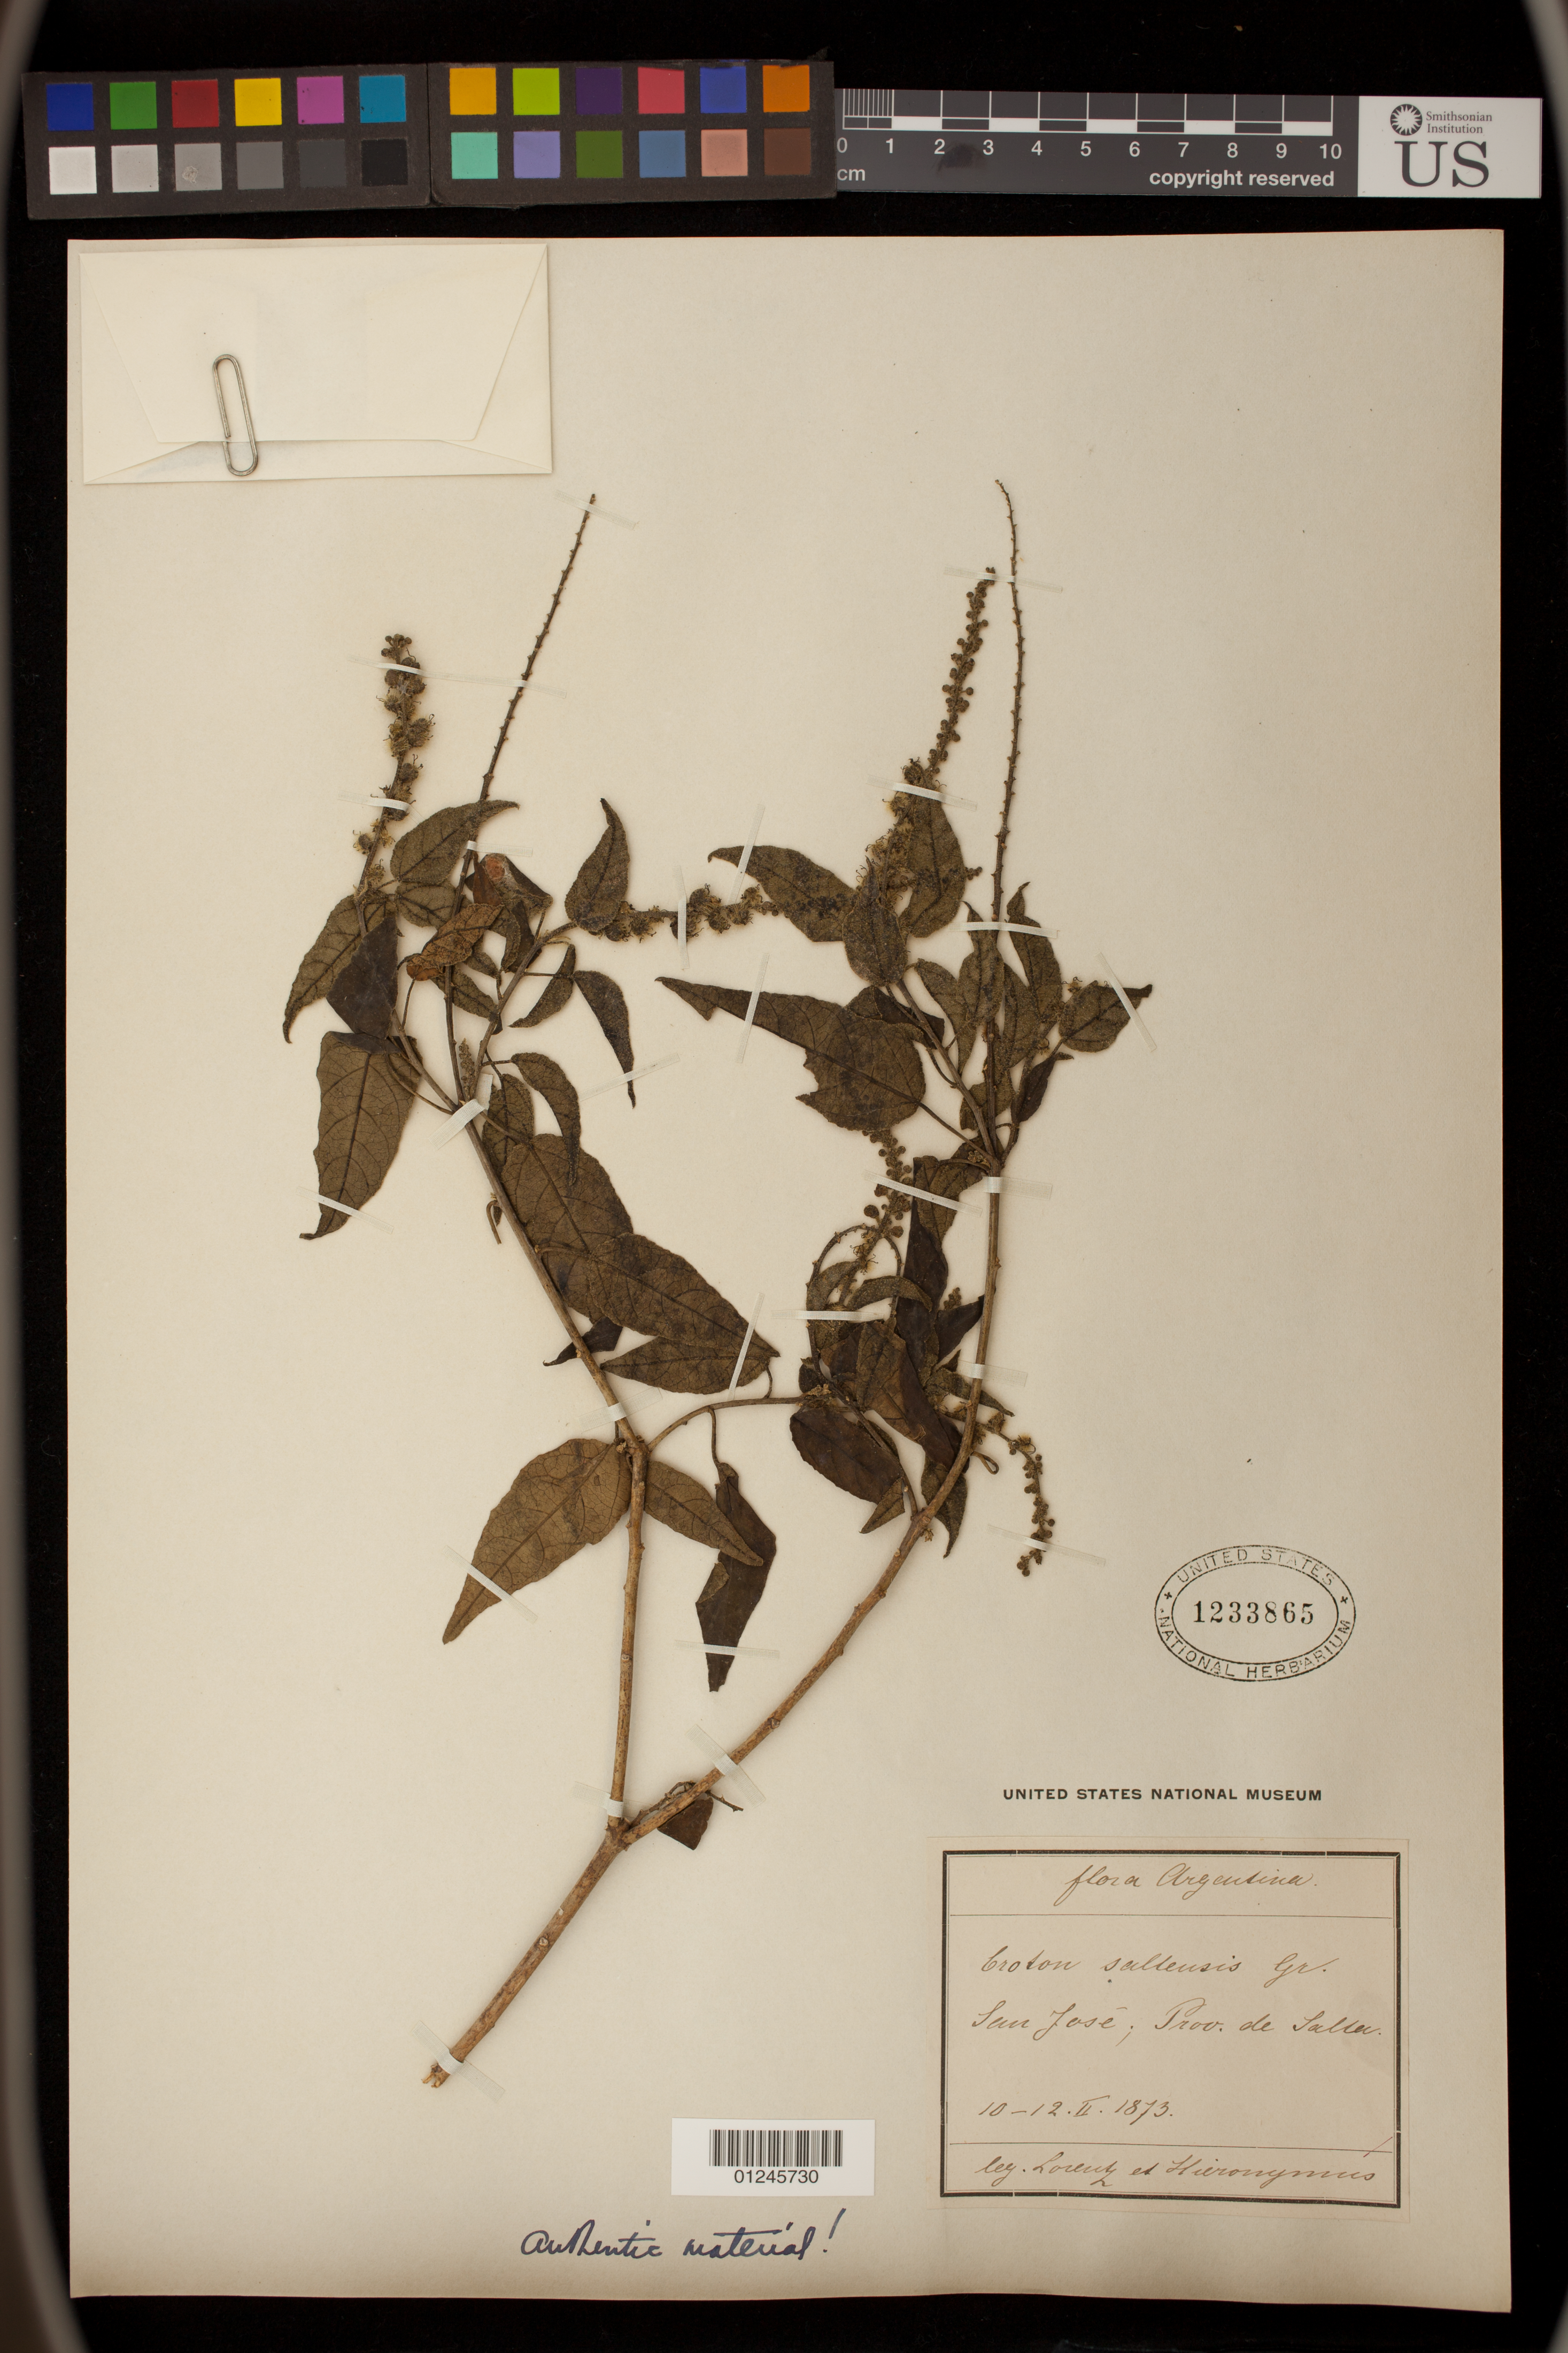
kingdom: Plantae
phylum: Tracheophyta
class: Magnoliopsida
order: Malpighiales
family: Euphorbiaceae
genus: Croton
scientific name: Croton saltensis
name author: Griseb.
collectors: G. H. Hieronymus & -. Lorentz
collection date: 1873-02-10/1873-02-12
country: Argentina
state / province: Salta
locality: San José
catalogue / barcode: US 1233865